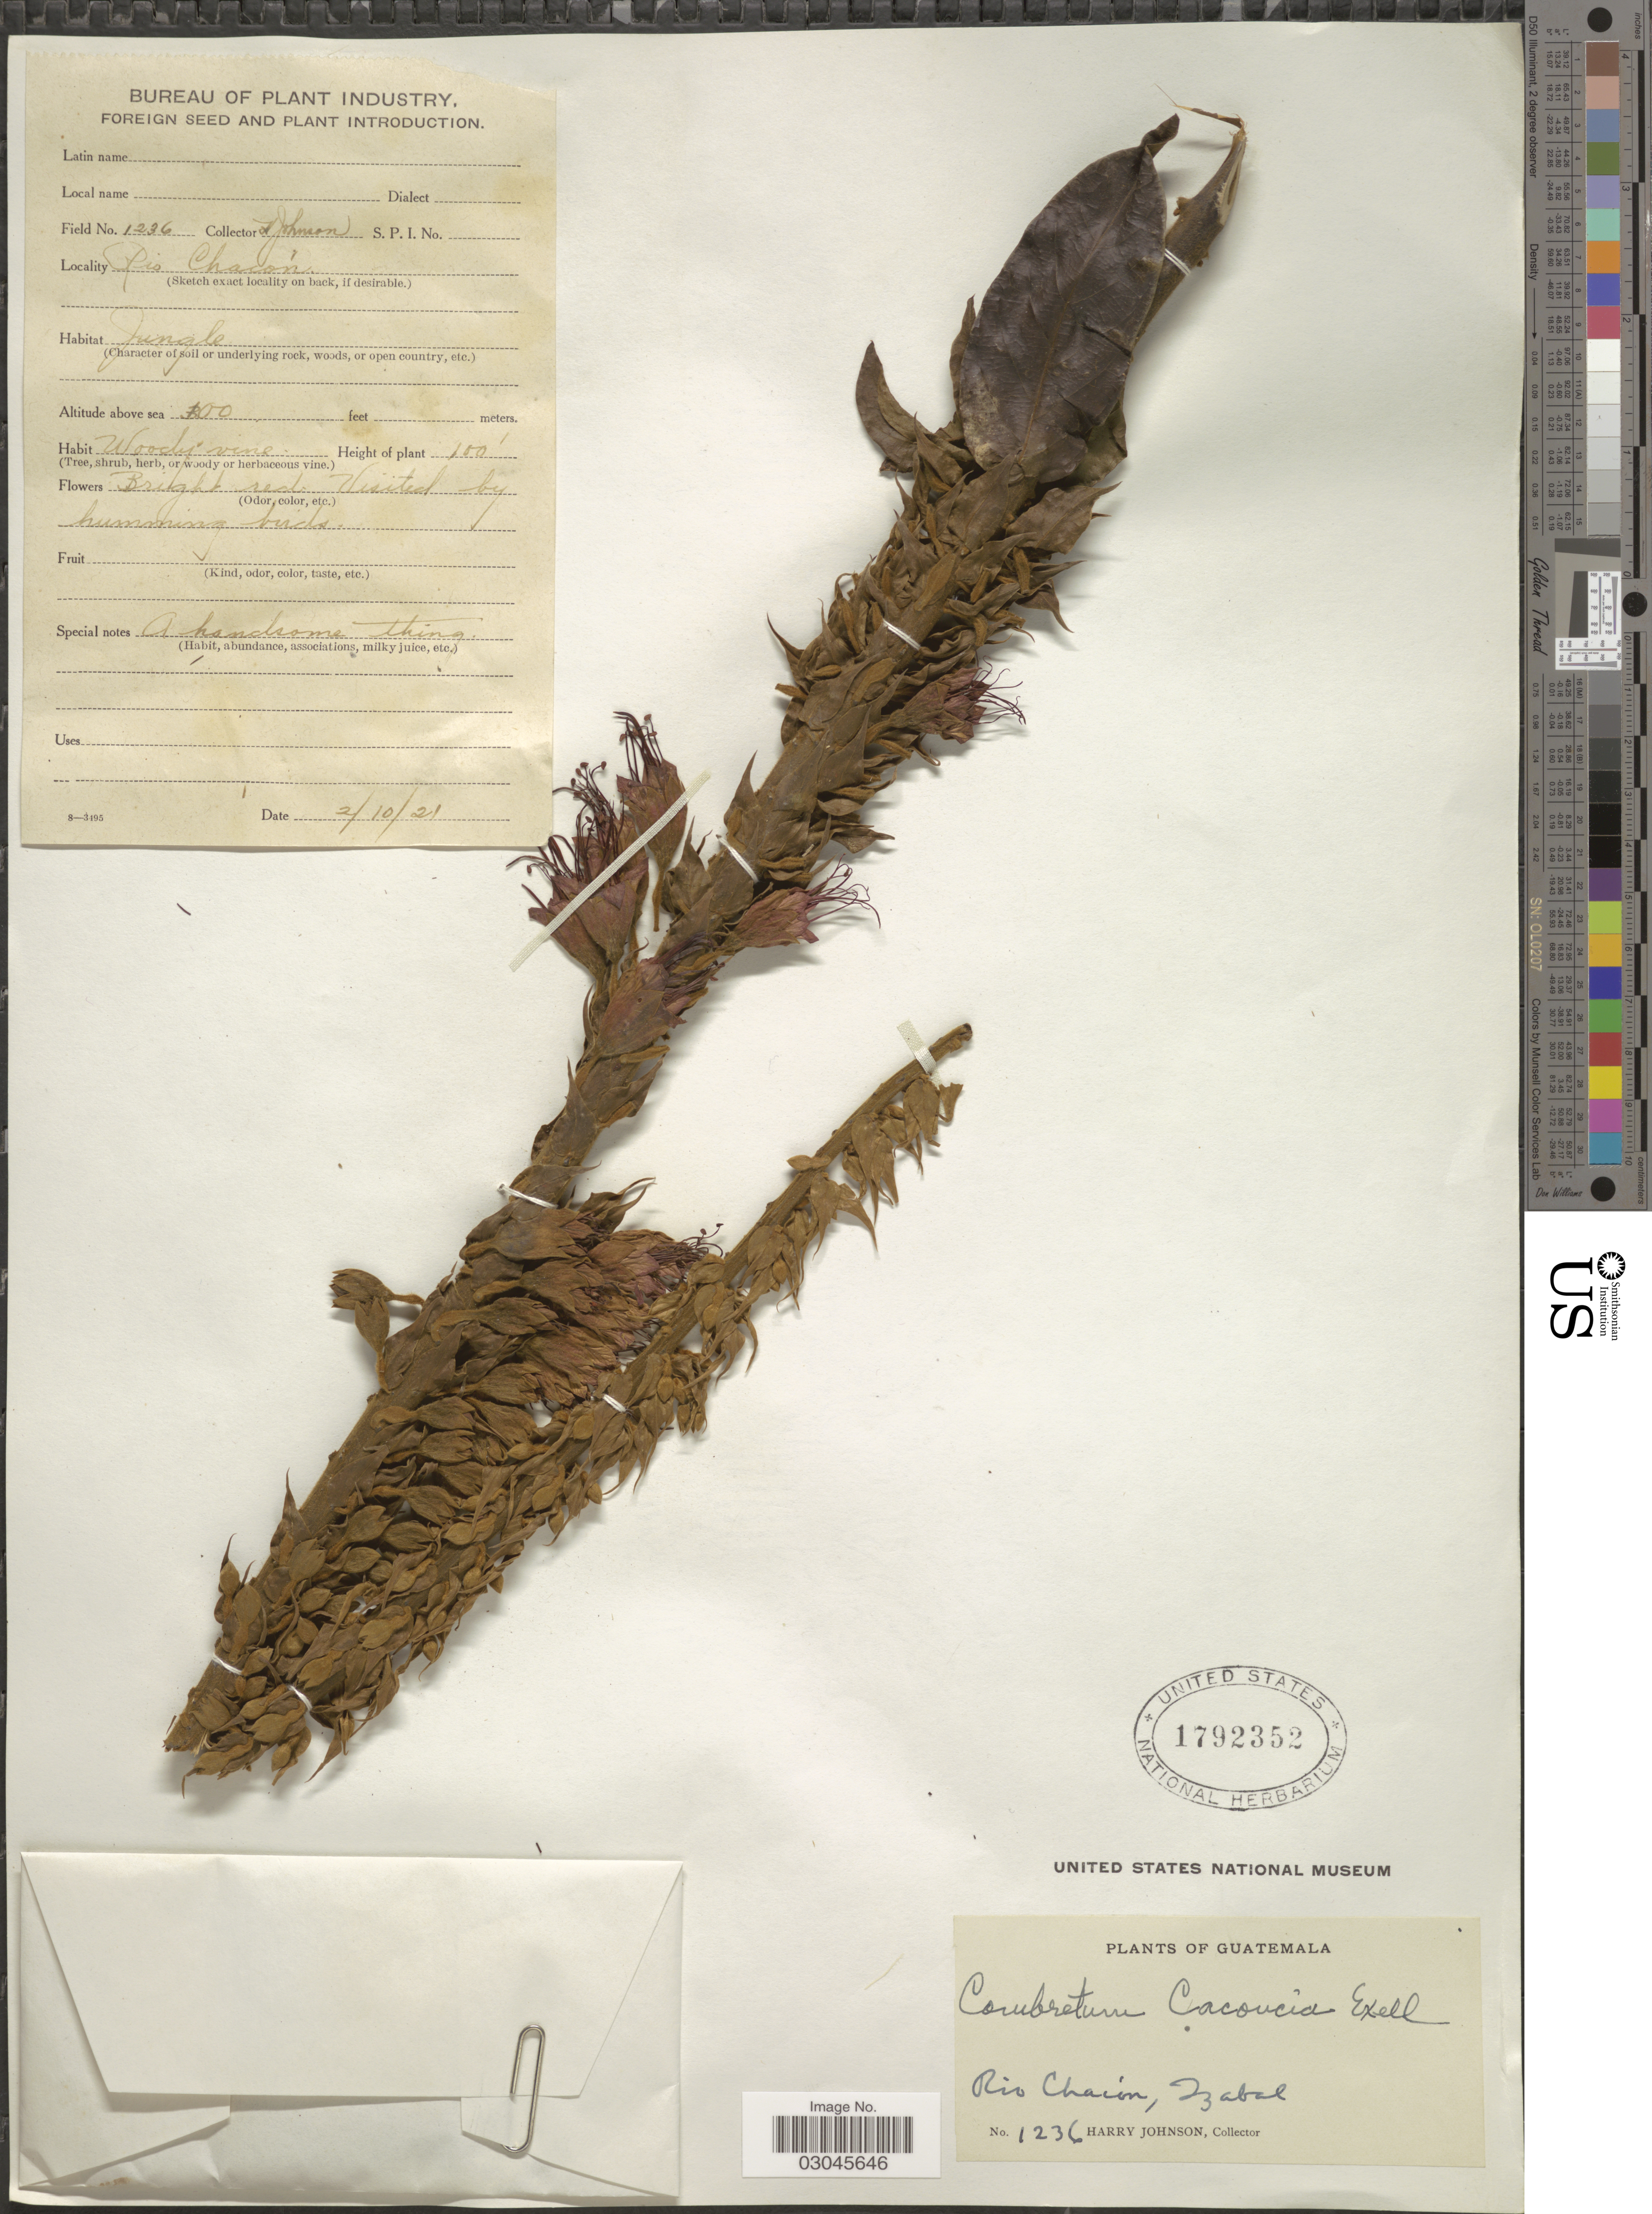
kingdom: Plantae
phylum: Tracheophyta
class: Magnoliopsida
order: Myrtales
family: Combretaceae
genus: Combretum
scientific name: Combretum cacoucia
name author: Exell ex Sandwith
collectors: H. Johnson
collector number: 1236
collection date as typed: Transcribed d/m/y: 2/10/21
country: Guatemala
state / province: Izabal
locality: Rio Chacón.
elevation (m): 30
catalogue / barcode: US 1792352